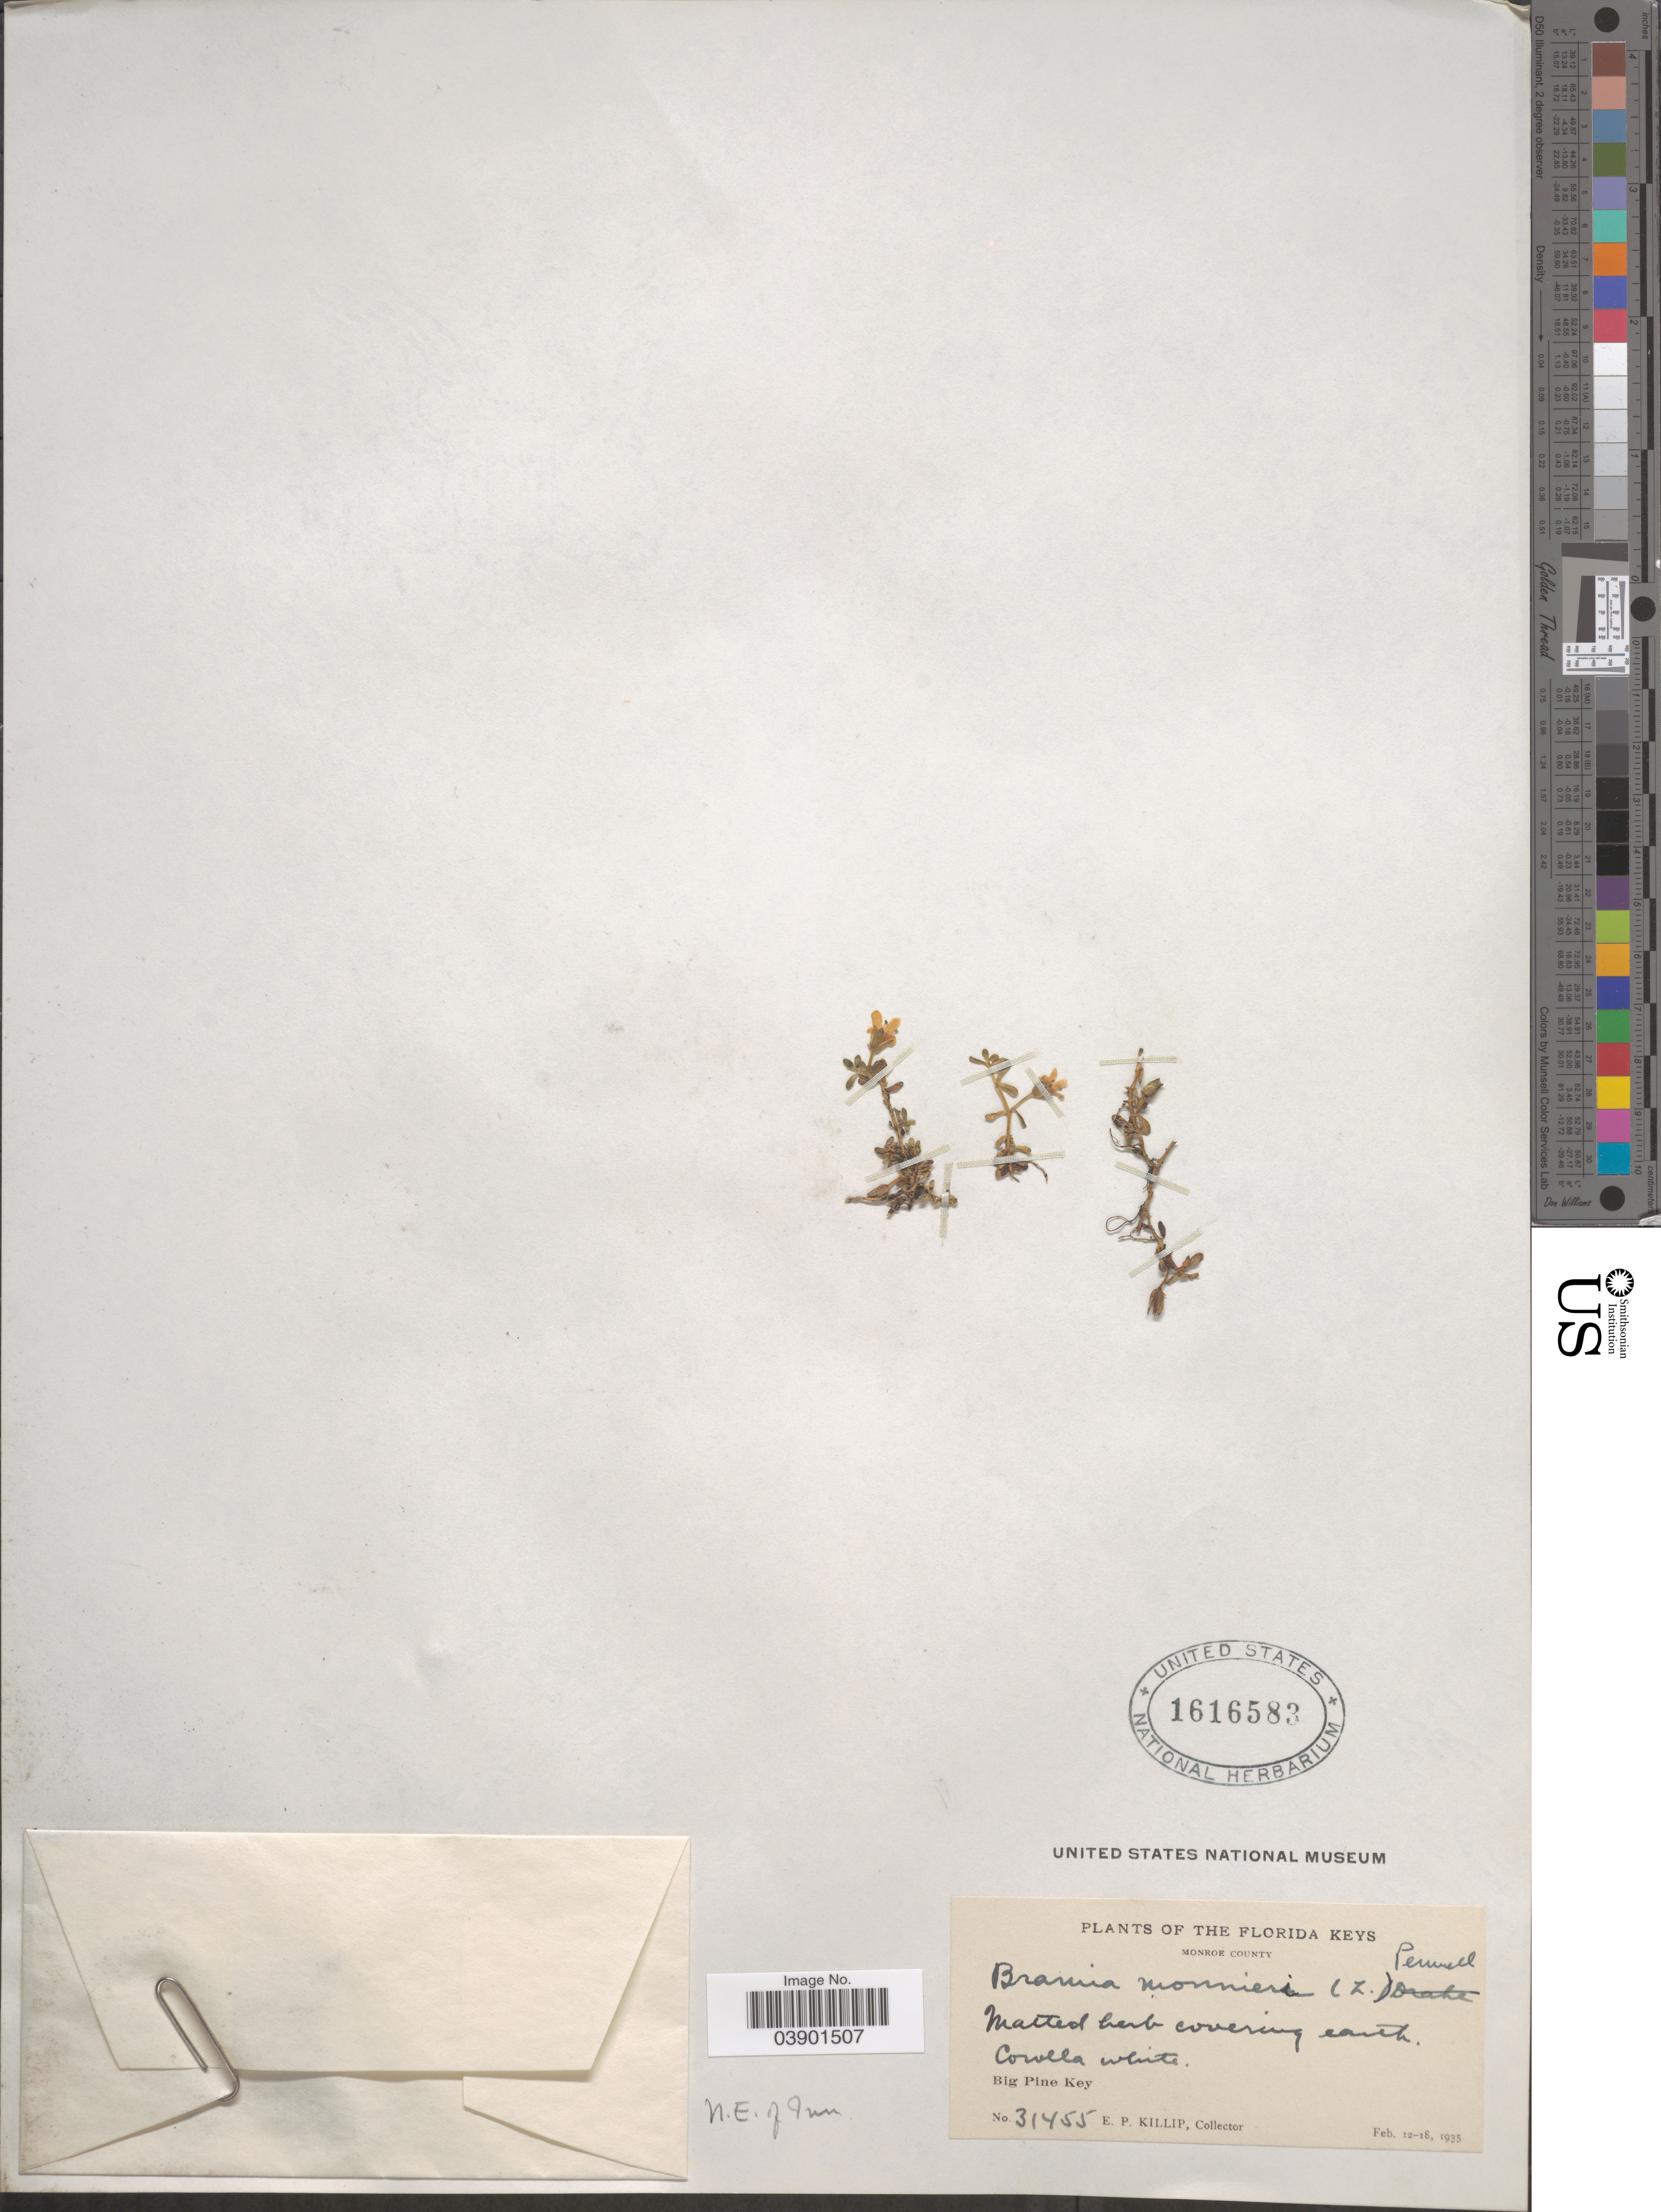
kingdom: Plantae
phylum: Tracheophyta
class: Magnoliopsida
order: Lamiales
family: Plantaginaceae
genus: Bacopa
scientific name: Bacopa monnieri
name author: (L.) Pennell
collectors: E. P. Killip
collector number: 31455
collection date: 1935-02-12/1935-02-18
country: United States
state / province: Florida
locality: The Florida Keys. Monroe County. Big Pine Key.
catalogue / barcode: US 1616583